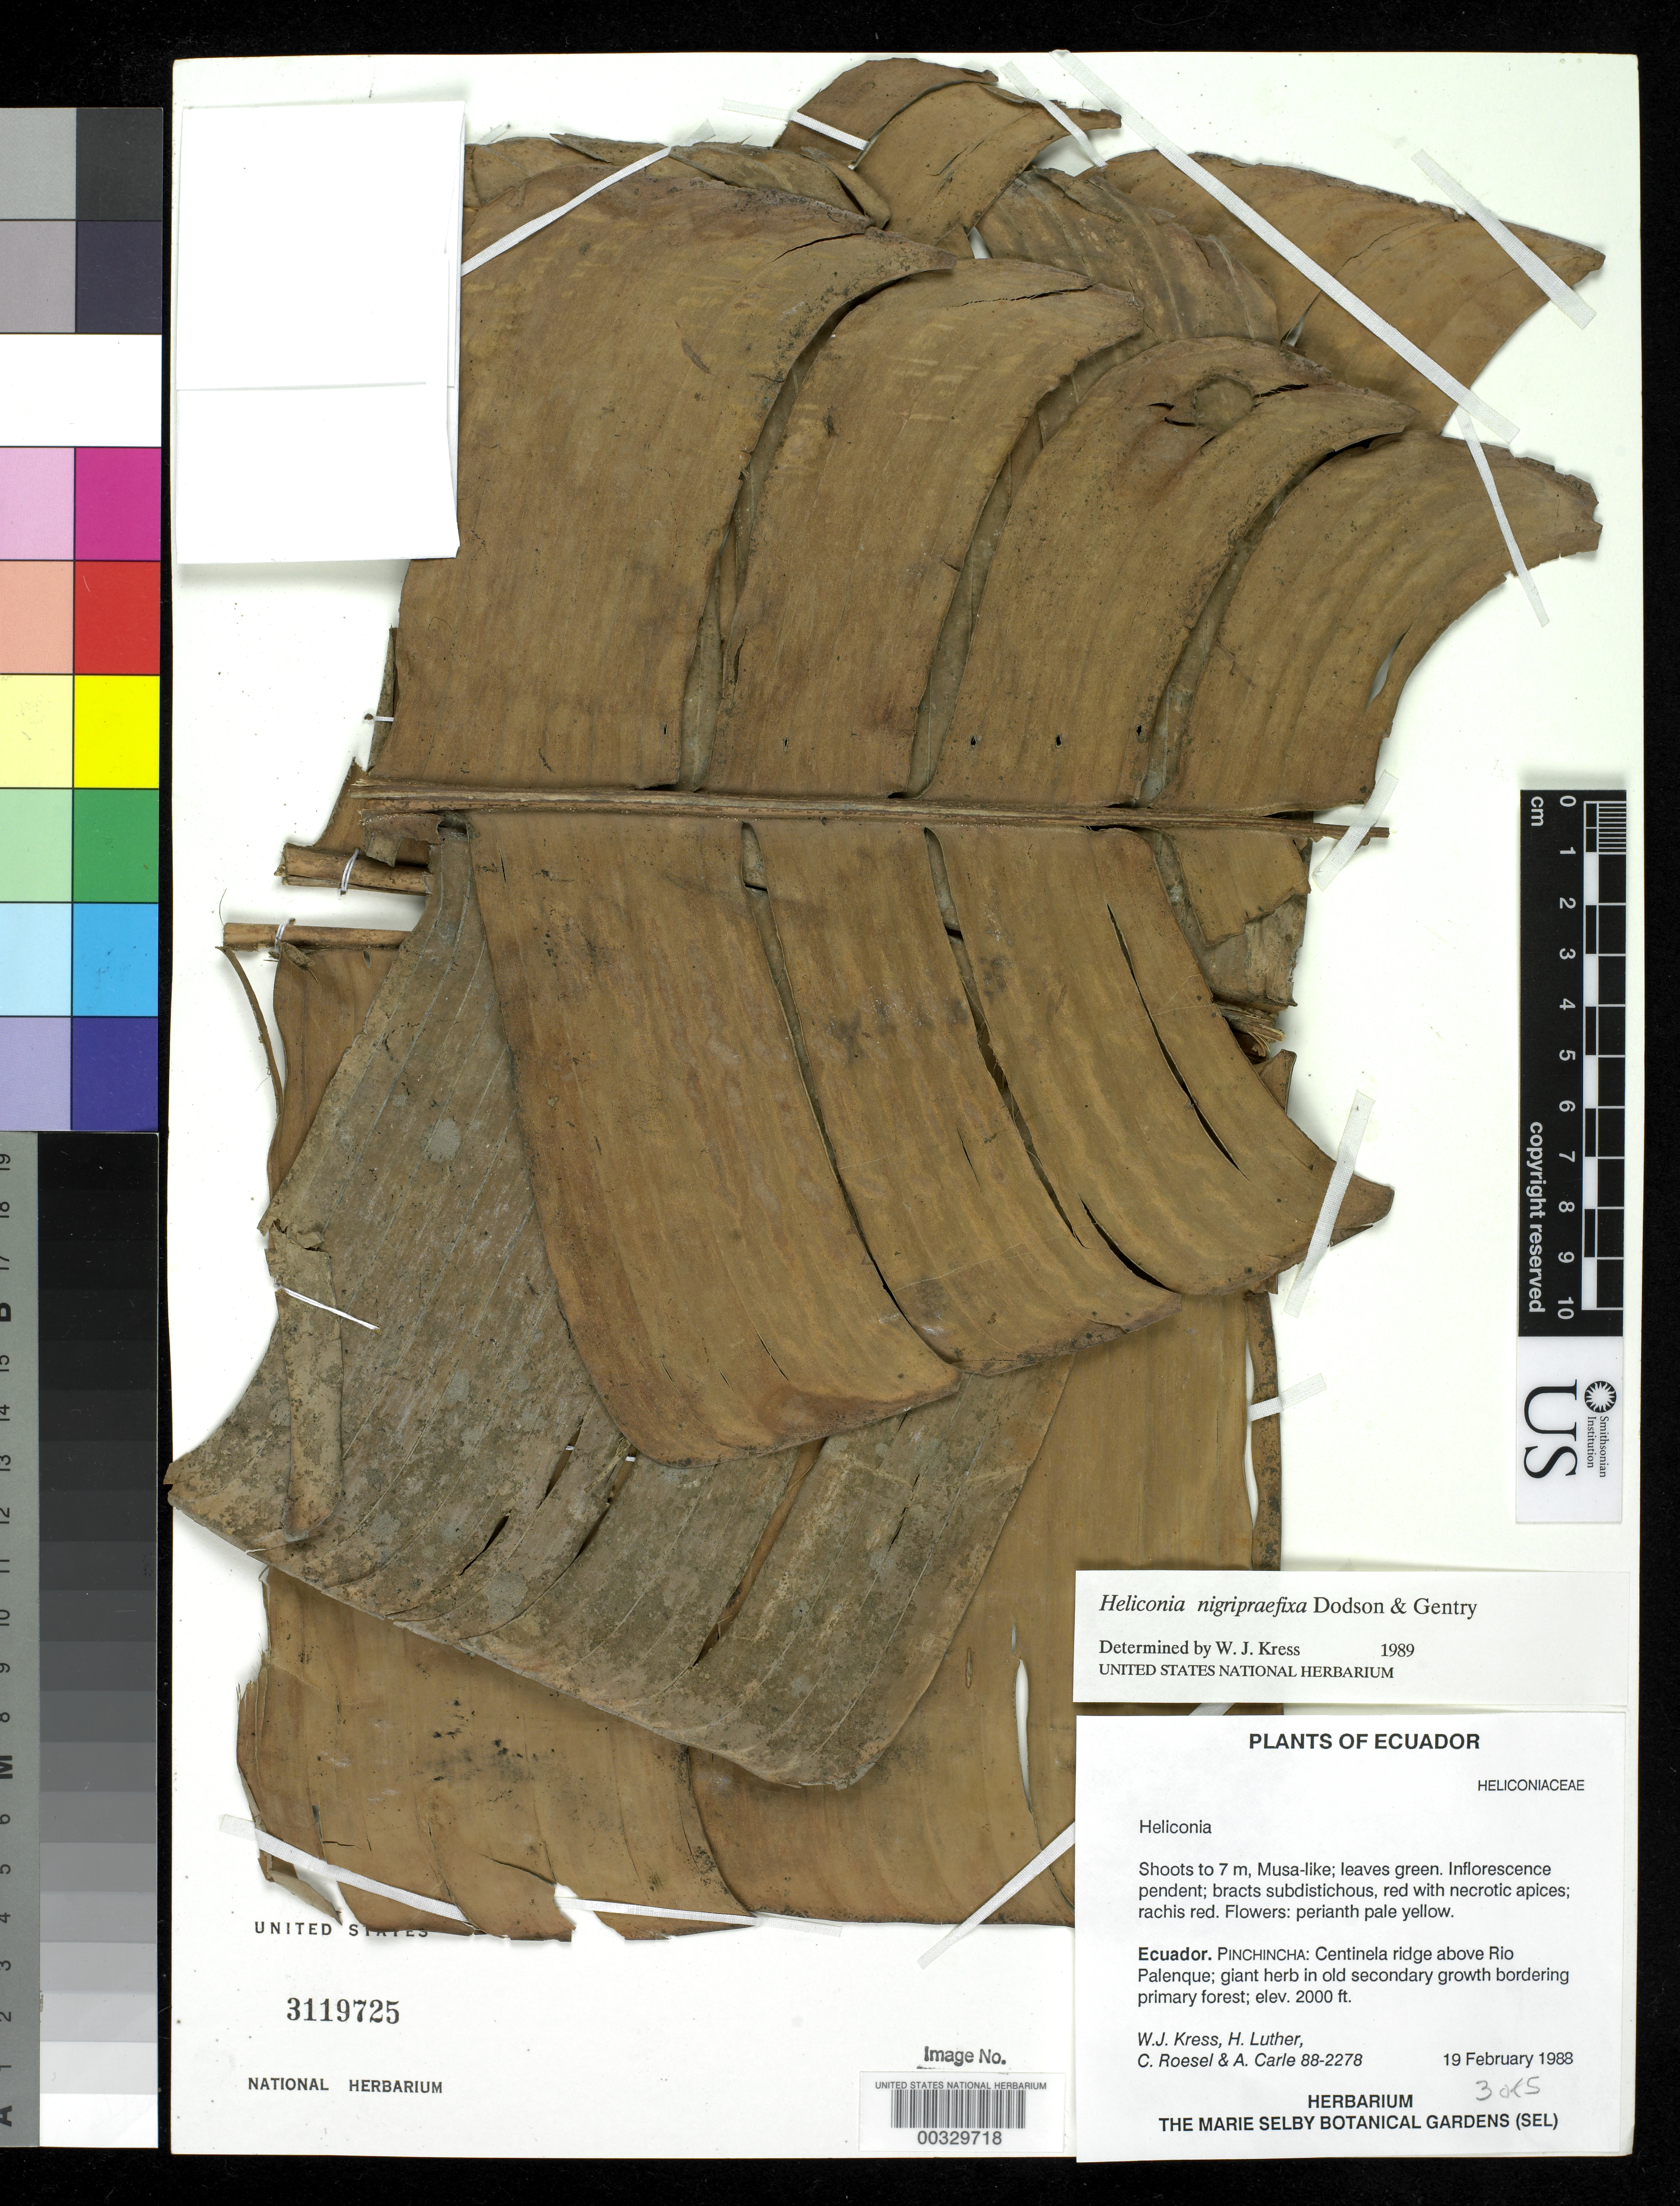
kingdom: Plantae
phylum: Tracheophyta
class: Liliopsida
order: Zingiberales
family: Heliconiaceae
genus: Heliconia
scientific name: Heliconia nigripraefixa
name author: Dodson & Gentry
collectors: W. J. Kress, Harry E. Luther, C. S. Roesel & A. Carle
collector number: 88-2278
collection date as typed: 19 Feb 1988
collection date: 1988-02-19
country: Ecuador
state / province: Pichincha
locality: Centinela ridge above Rio palenque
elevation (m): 610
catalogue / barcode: US 3119725